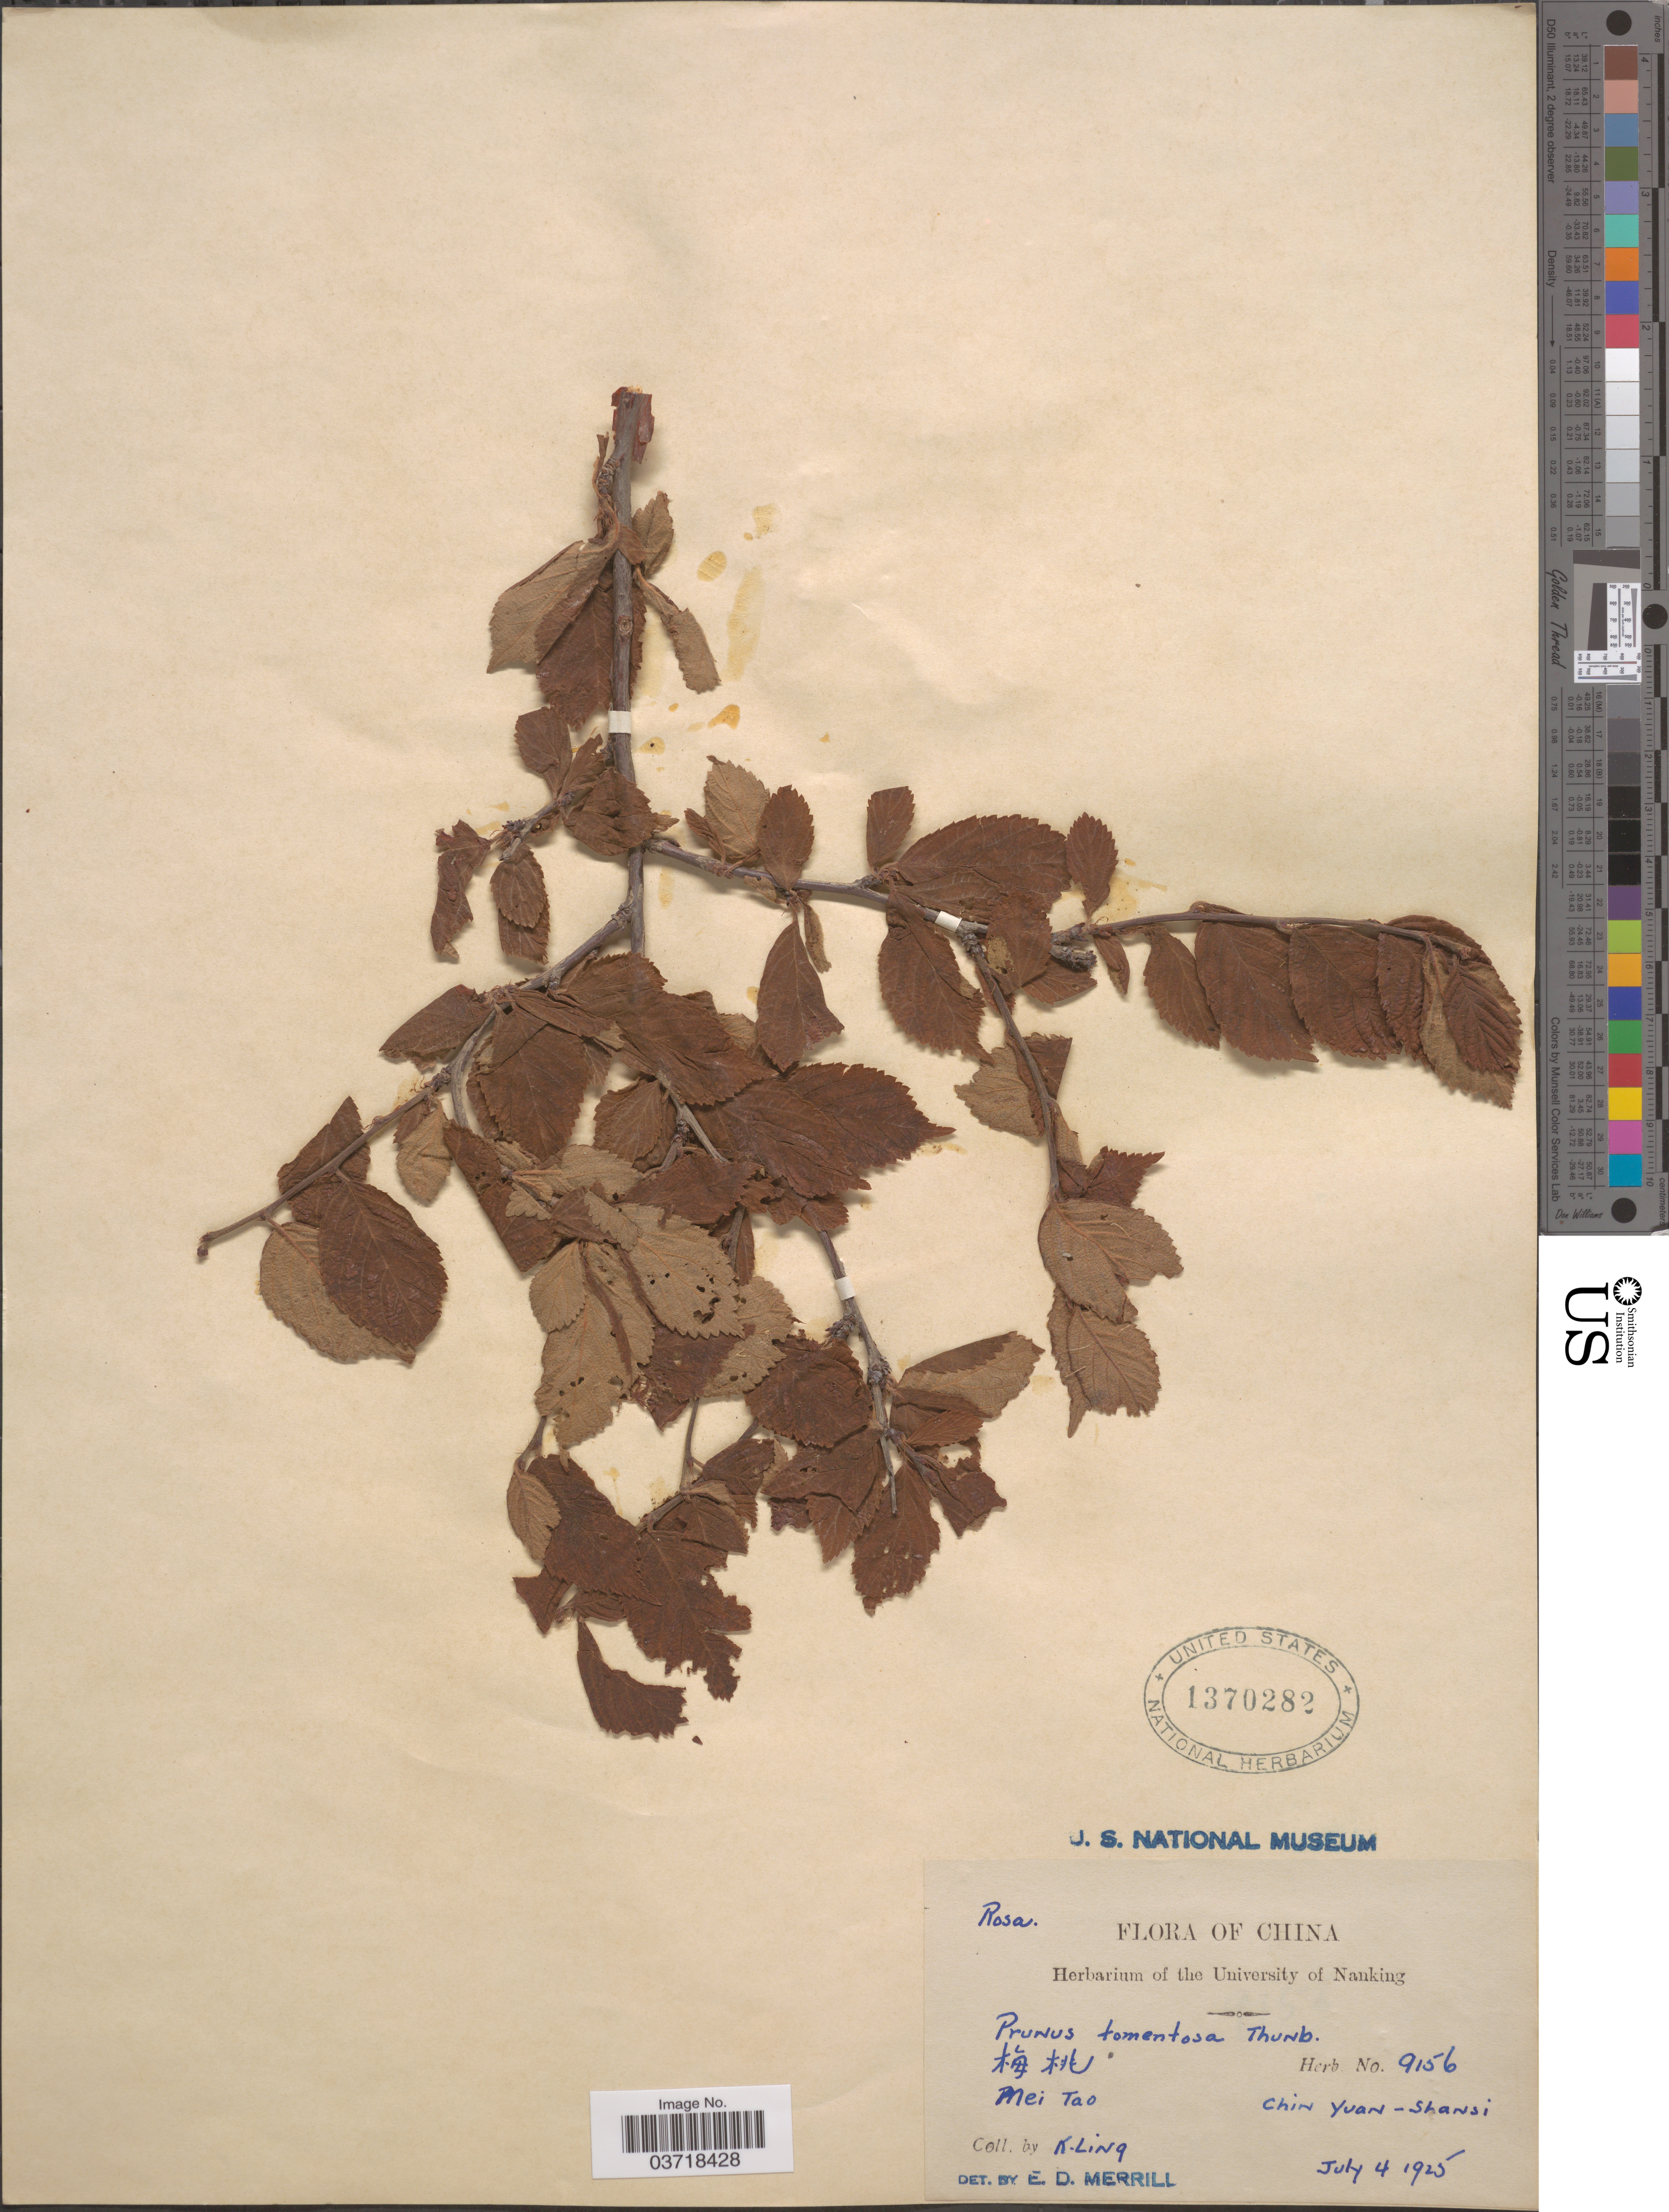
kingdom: Plantae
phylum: Tracheophyta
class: Magnoliopsida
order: Rosales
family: Rosaceae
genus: Prunus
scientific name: Prunus tomentosa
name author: Thunb.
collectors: K. Ling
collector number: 9156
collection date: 1925-07-04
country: China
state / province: Shanxi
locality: Mei Tao. Chin Yuan-Shansi.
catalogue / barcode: US 1370282